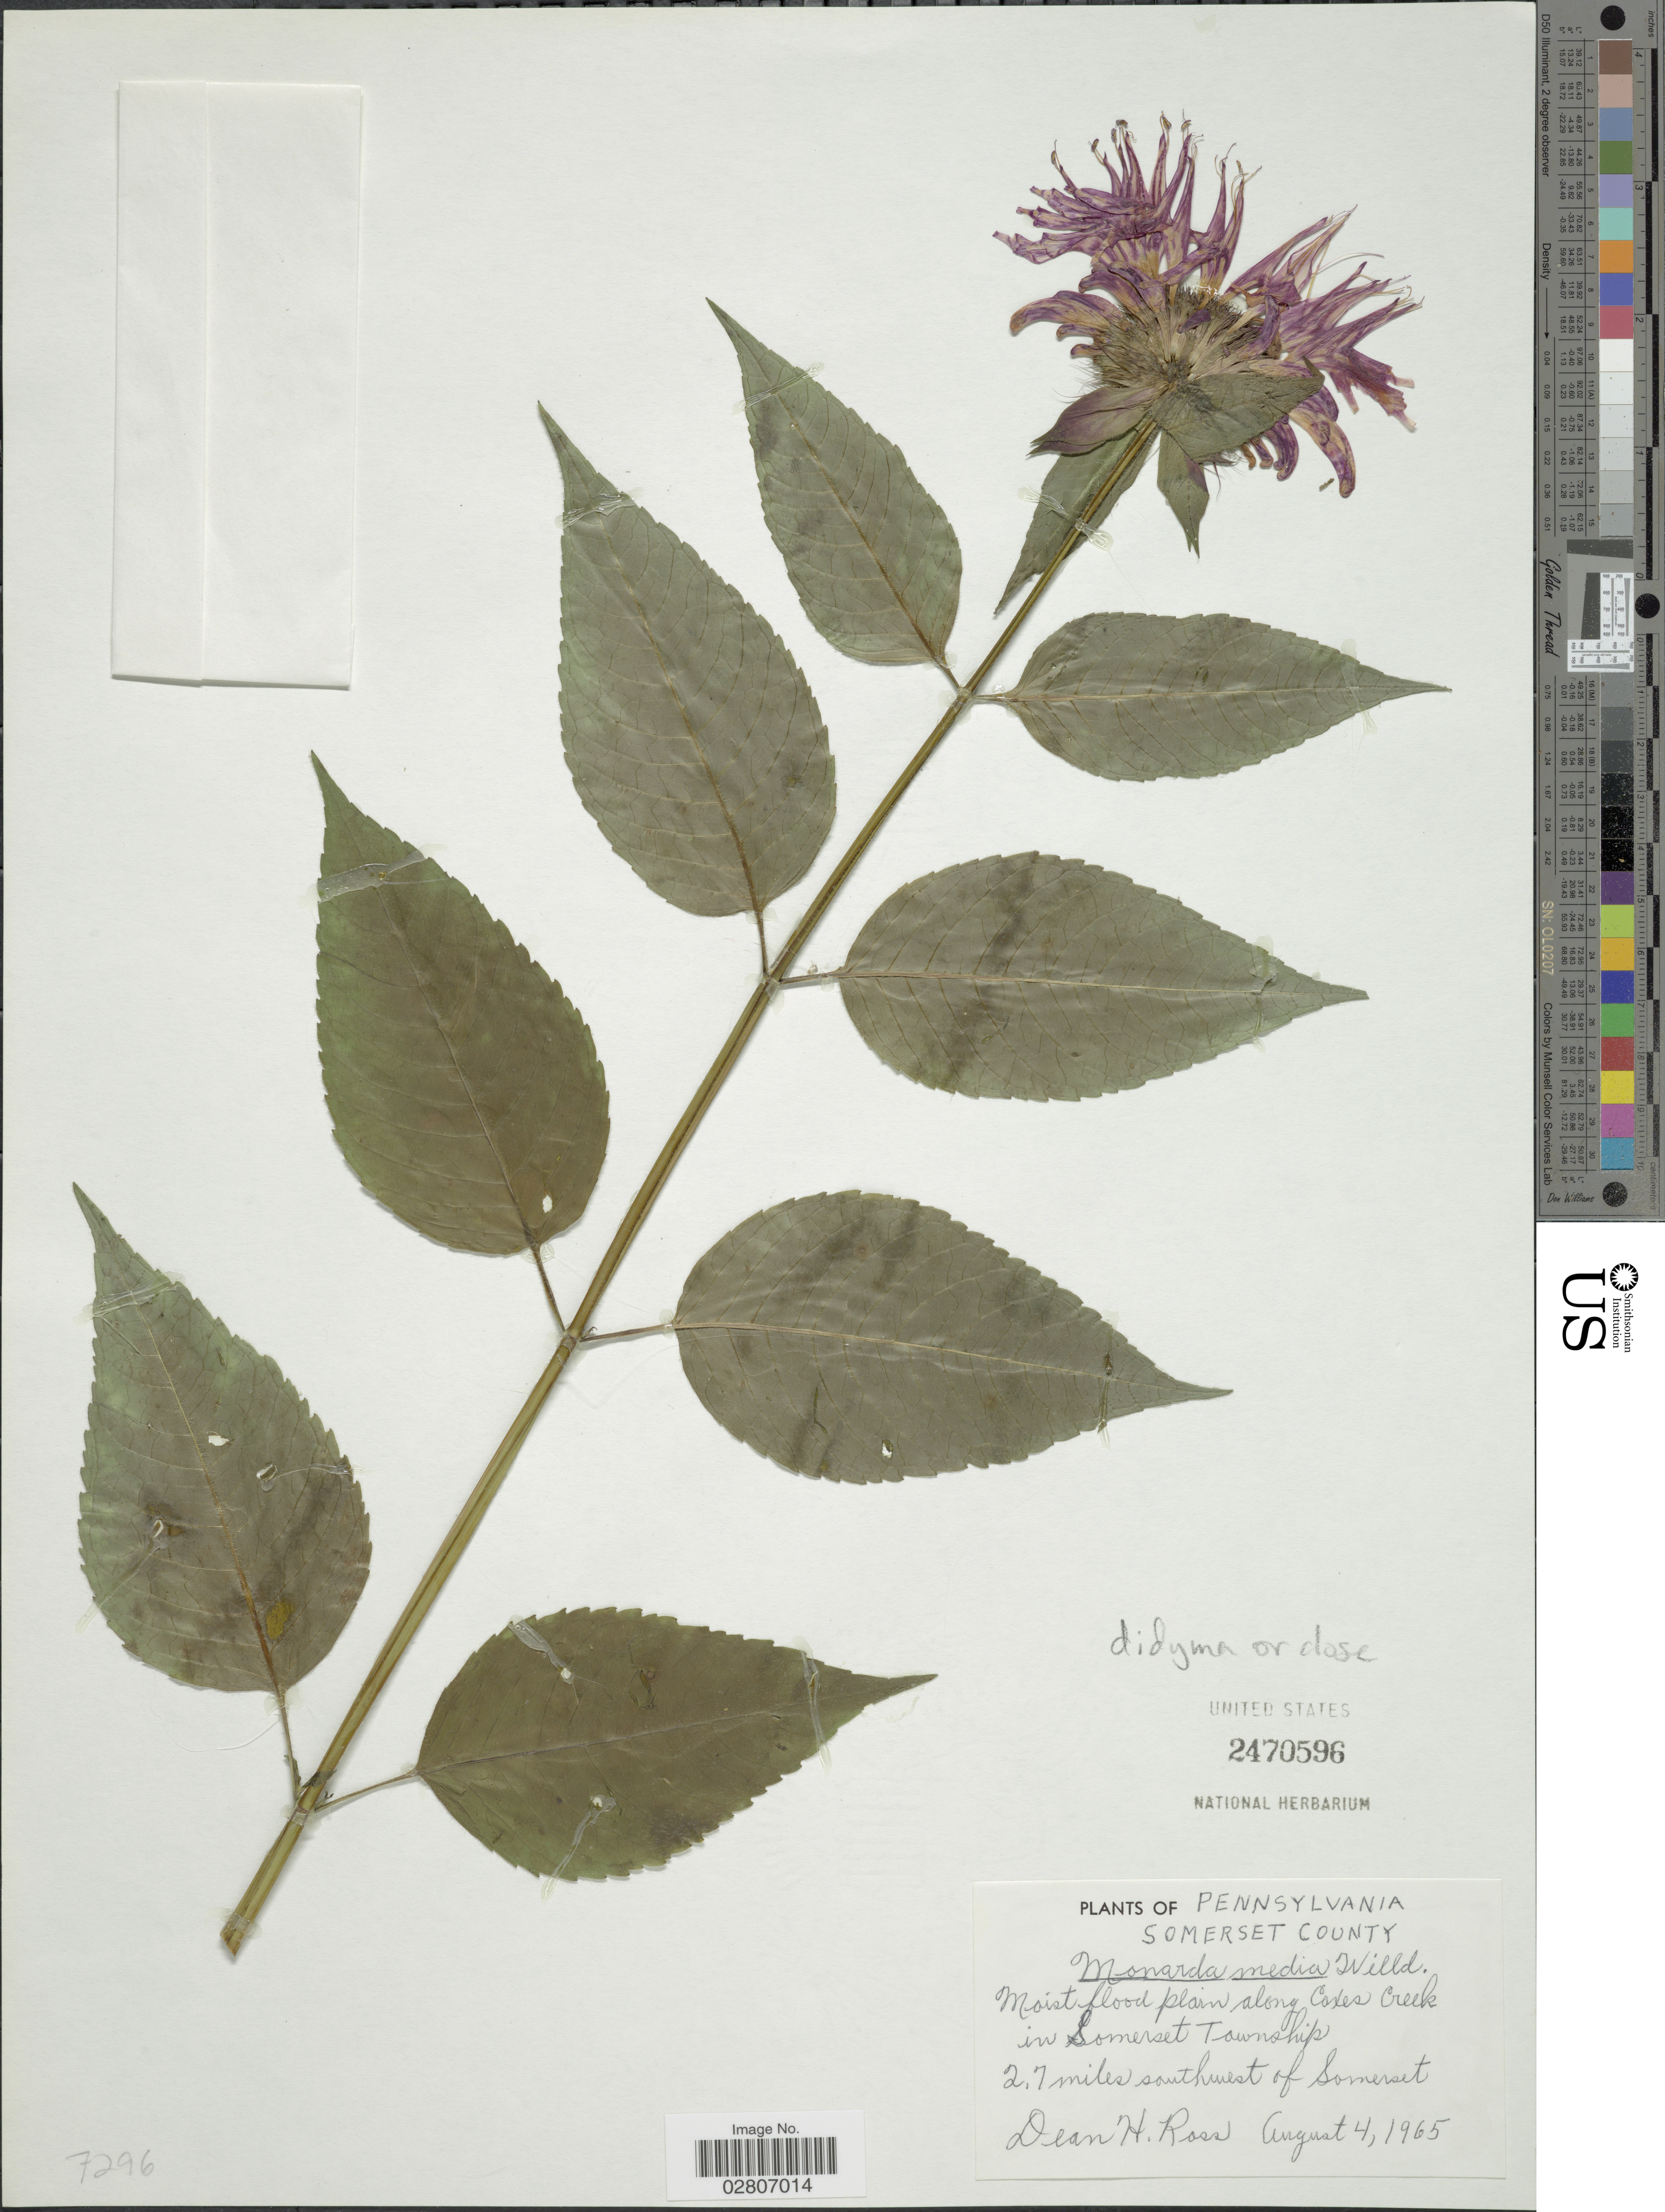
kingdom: Plantae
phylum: Tracheophyta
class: Magnoliopsida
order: Lamiales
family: Lamiaceae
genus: Monarda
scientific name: Monarda didyma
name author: L.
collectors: D. Ross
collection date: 1965-08-04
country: United States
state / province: Pennsylvania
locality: Somerset County. Moist flood plain along Coxes Creek in Somerset Township 2.7 miles southwest of Somerset.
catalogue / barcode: US 2470596